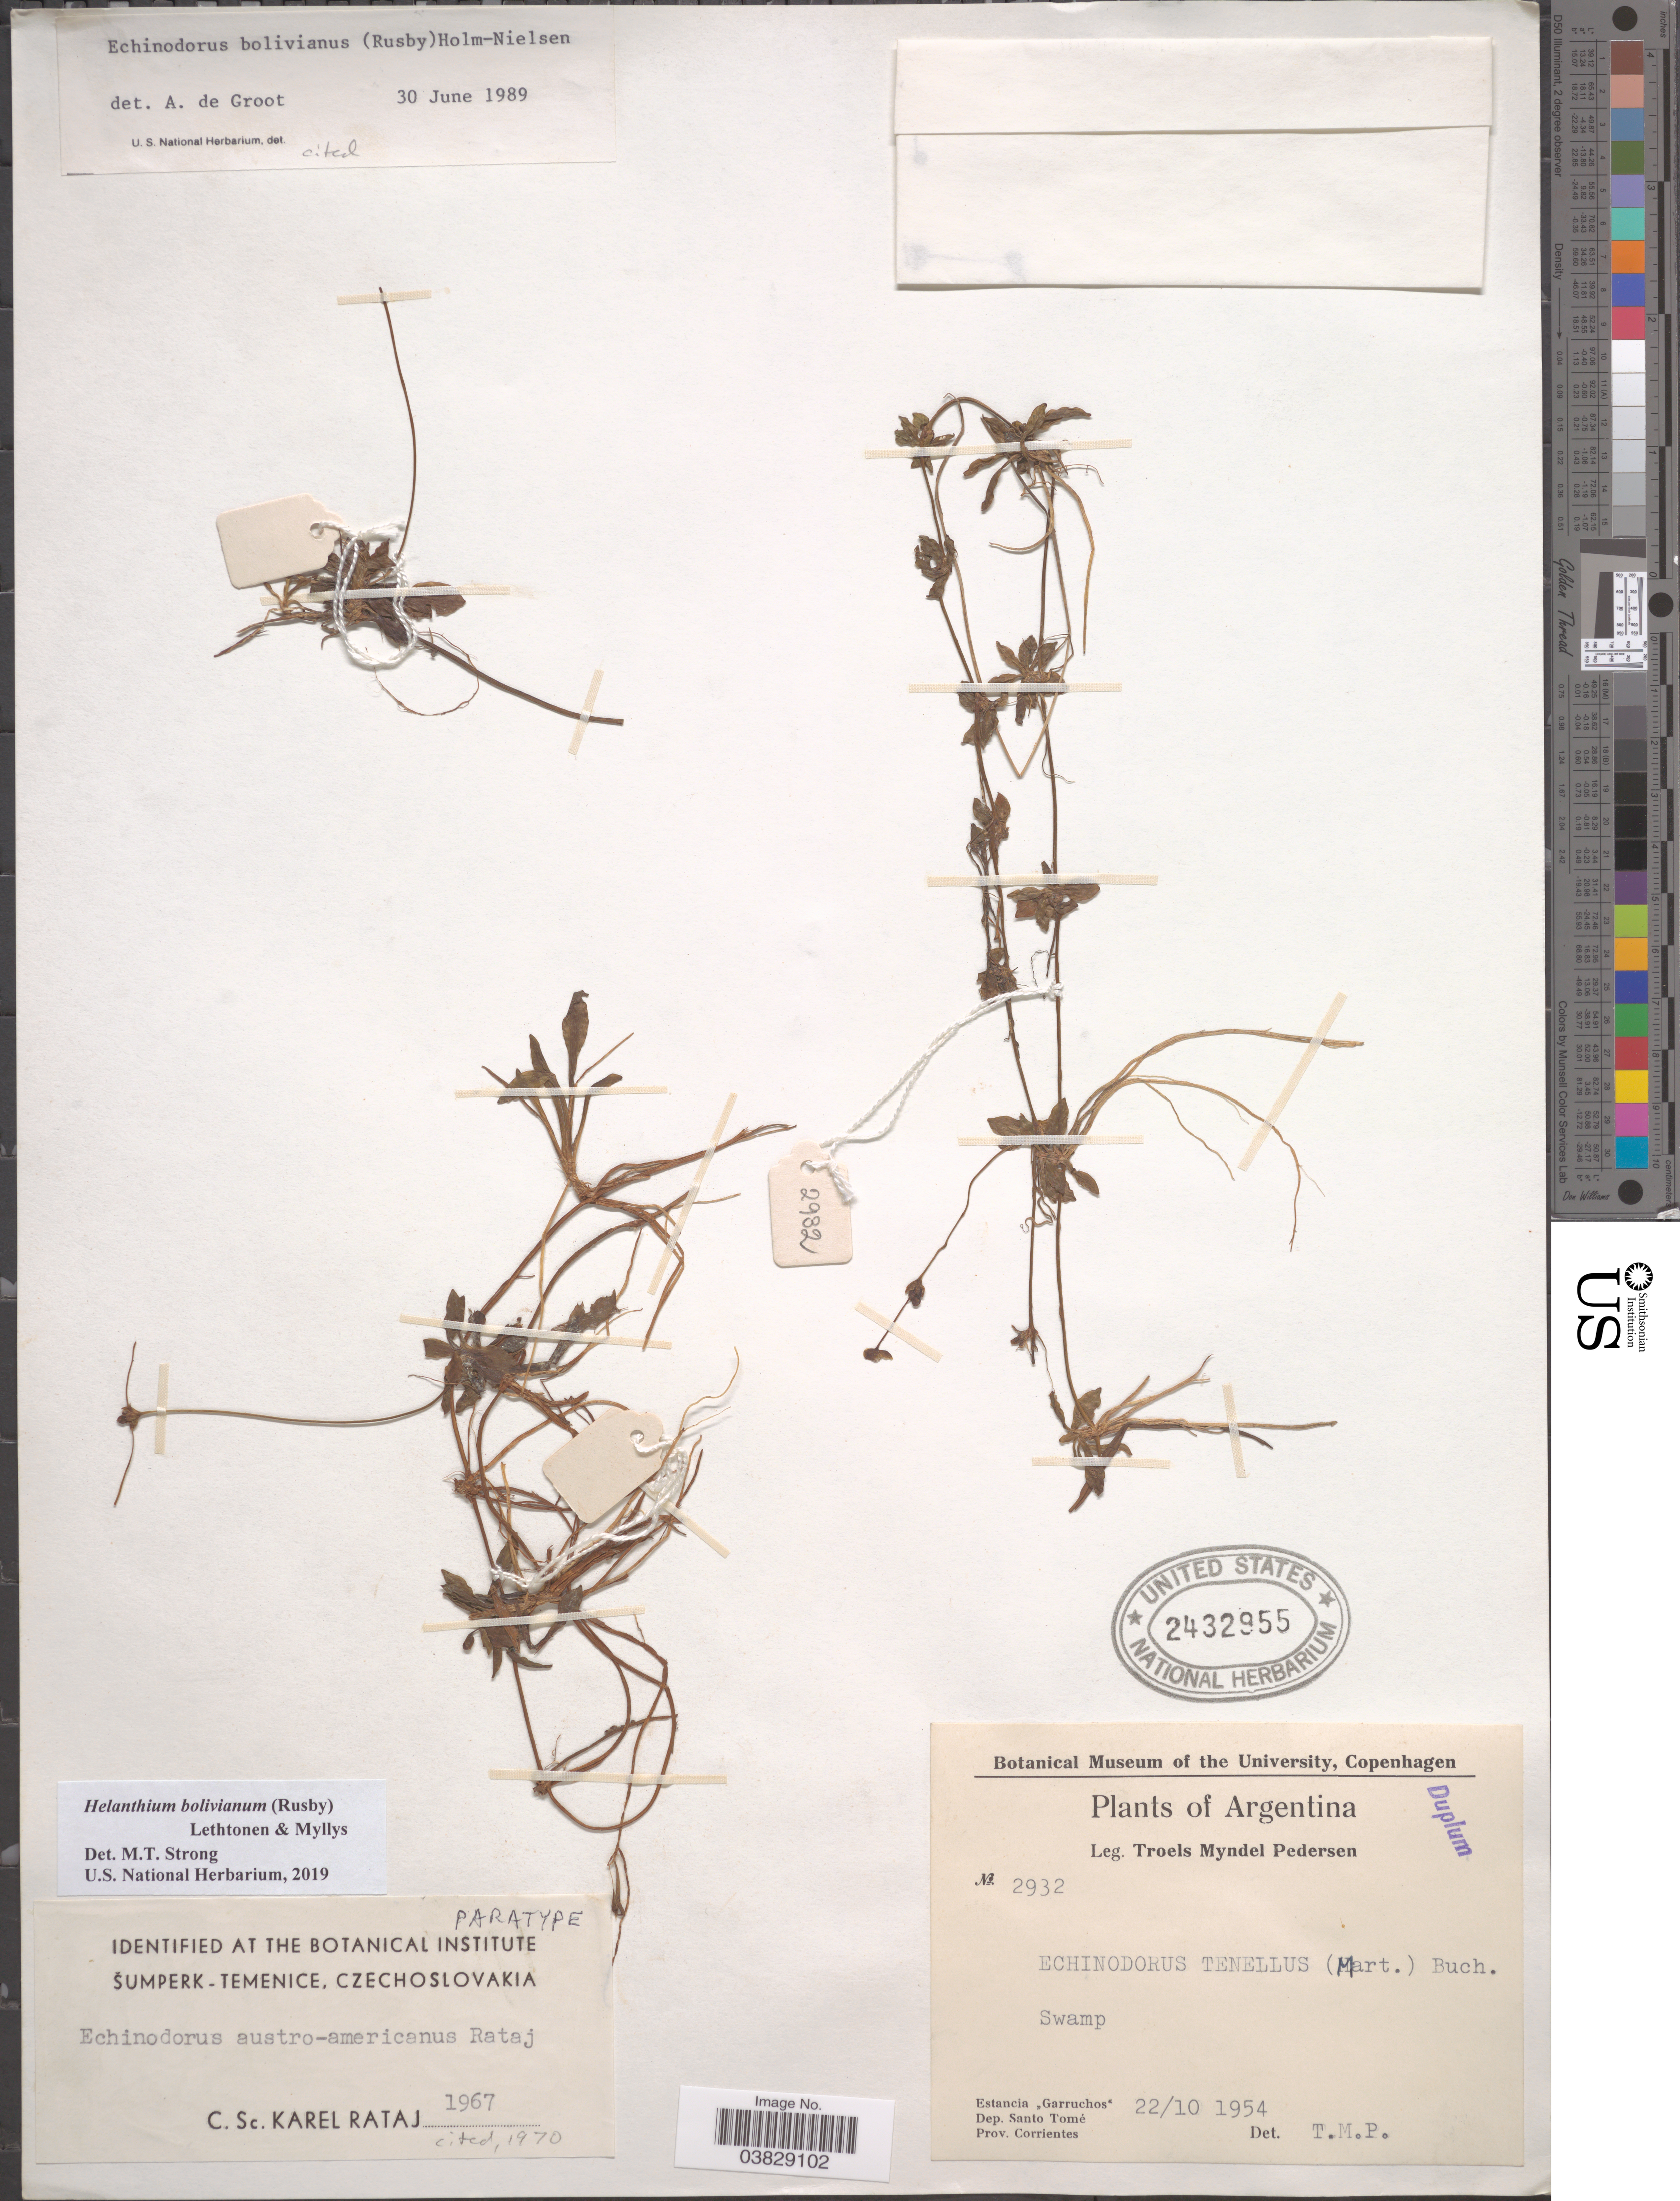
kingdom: Plantae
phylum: Tracheophyta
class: Liliopsida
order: Alismatales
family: Alismataceae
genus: Helanthium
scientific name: Helanthium bolivianum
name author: (Rusby) Lehtonen & Myllys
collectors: T. Pederson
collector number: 2932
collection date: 1954-10-22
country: Argentina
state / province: Corrientes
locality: Estancia "Garruchos". Dep. Santo Tomé.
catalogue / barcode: US 2432955